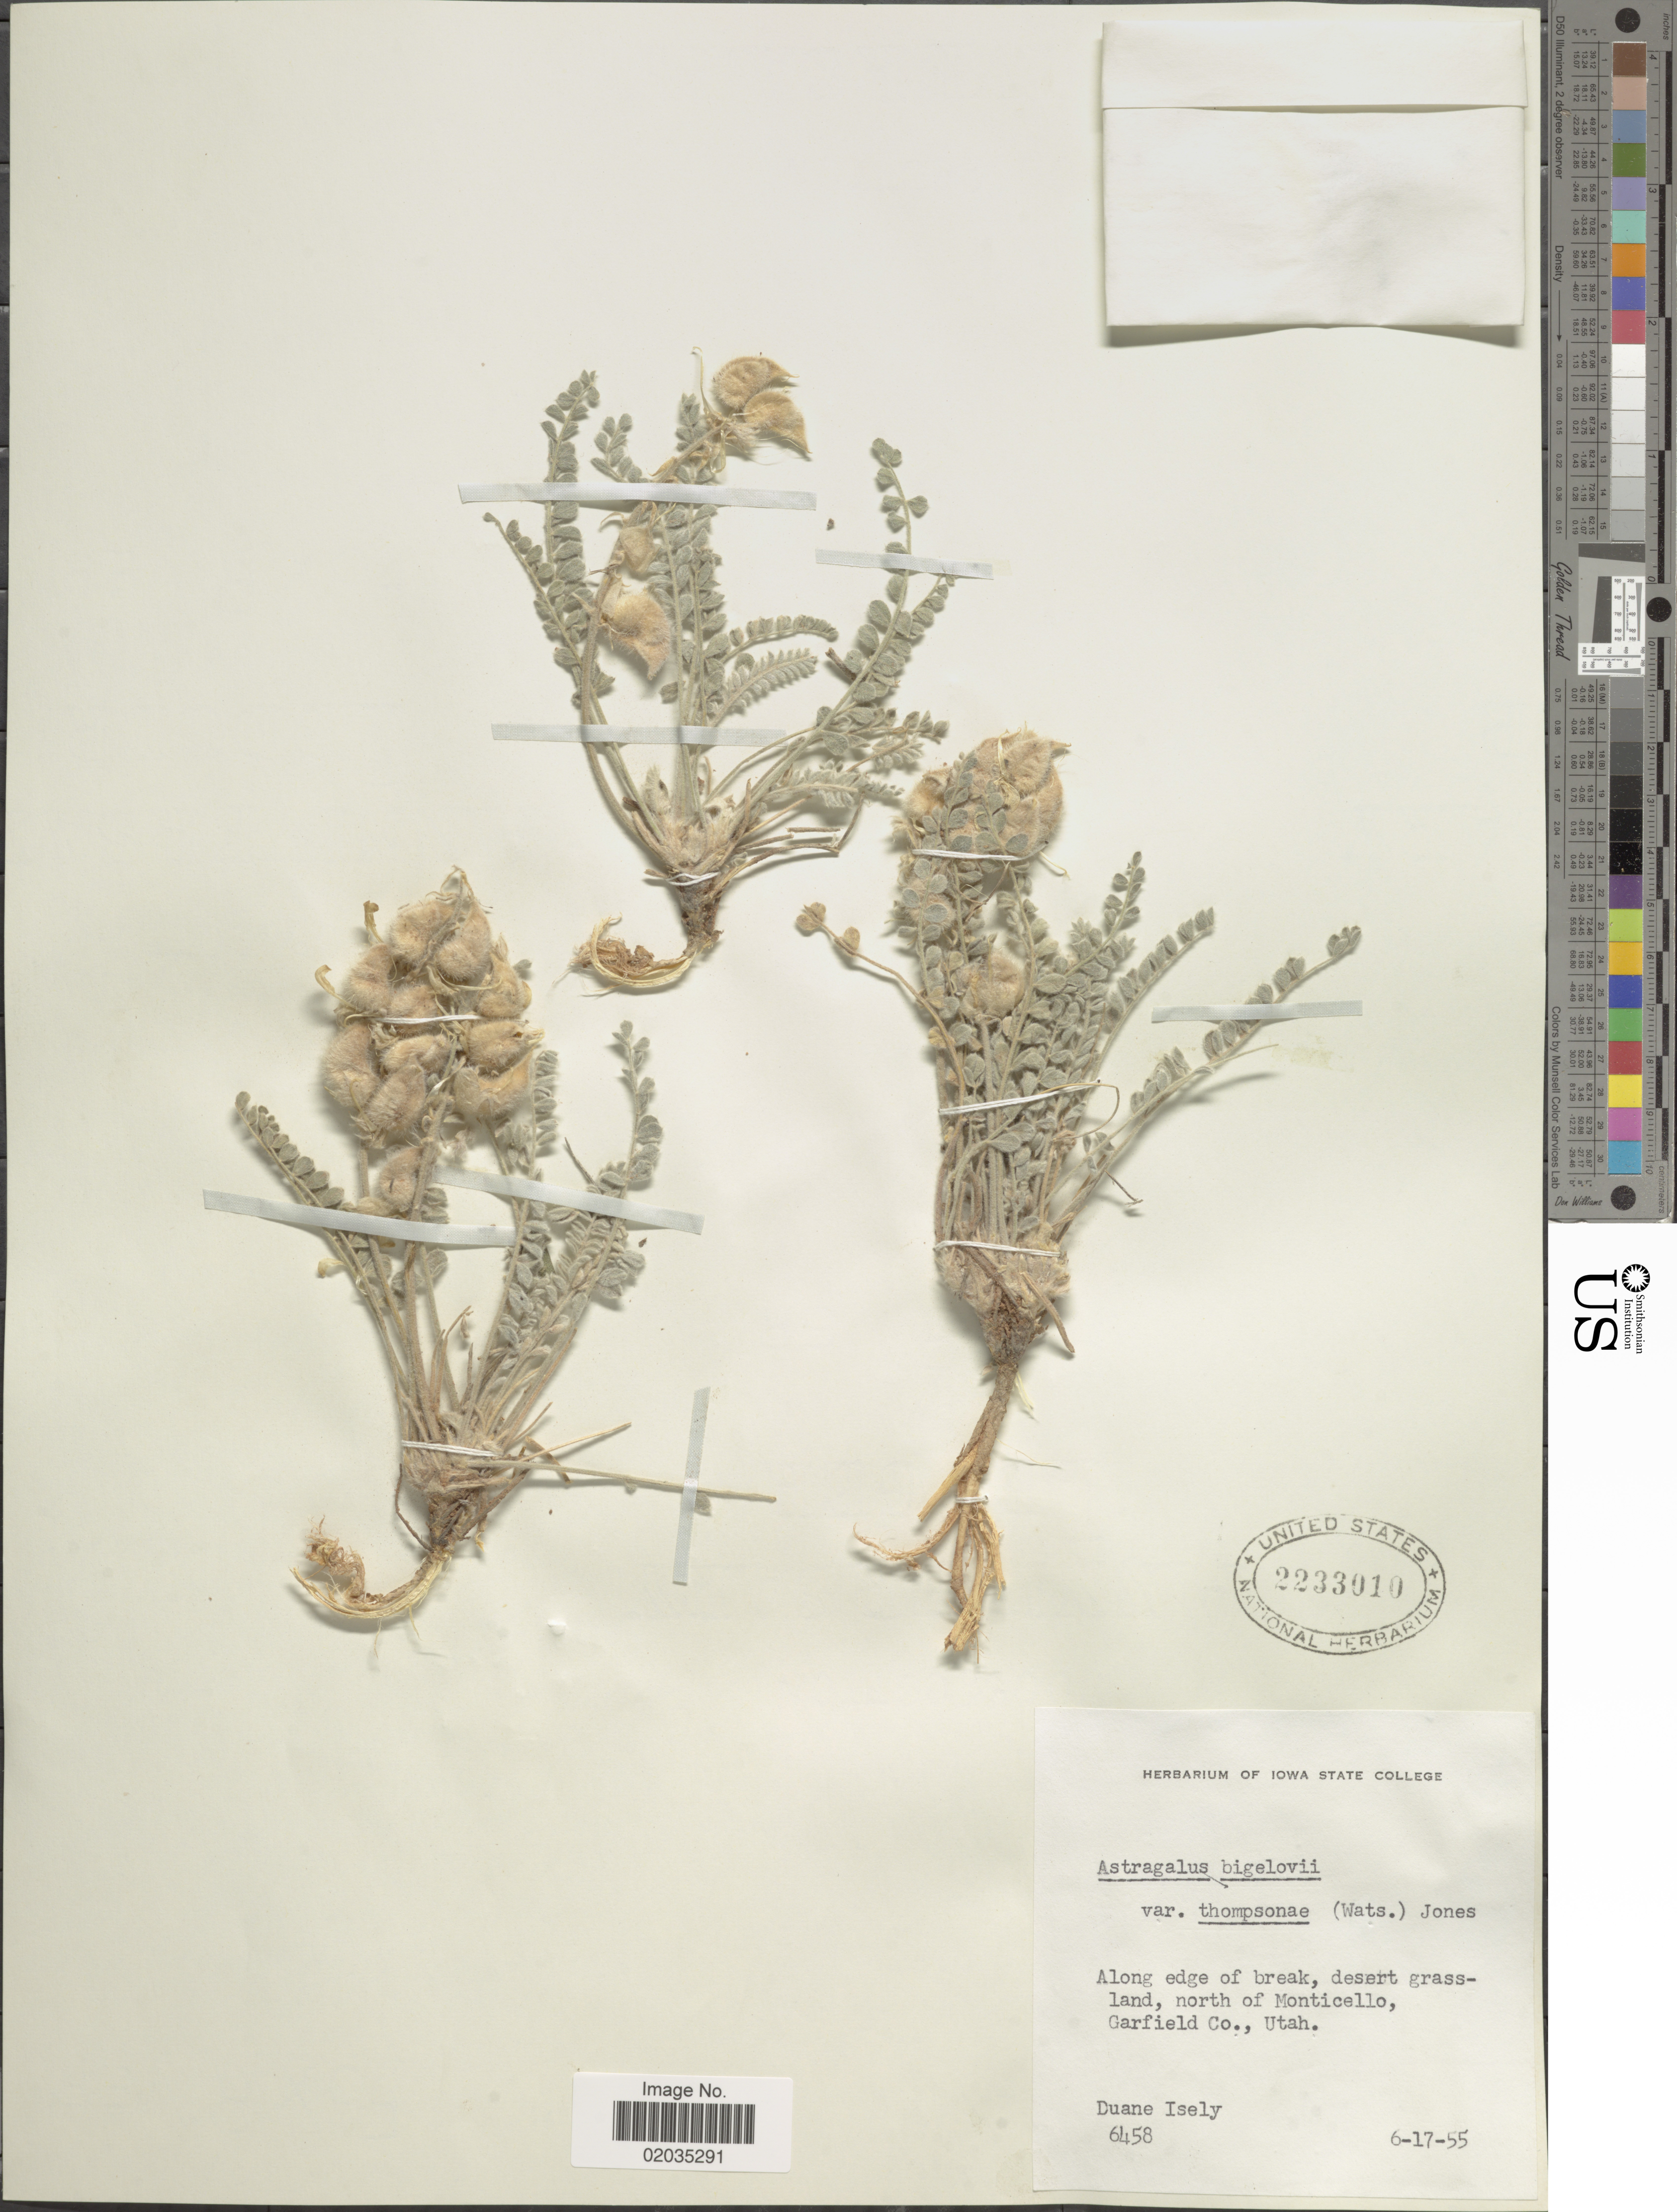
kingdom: Plantae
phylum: Tracheophyta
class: Magnoliopsida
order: Fabales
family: Fabaceae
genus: Astragalus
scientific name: Astragalus thompsonae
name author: S. Watson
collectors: D. Isely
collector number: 6458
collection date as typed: Transcribed d/m/y: 17/6/55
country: United States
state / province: Utah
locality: North of Monticello, Garfield Co.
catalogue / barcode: US 2233010